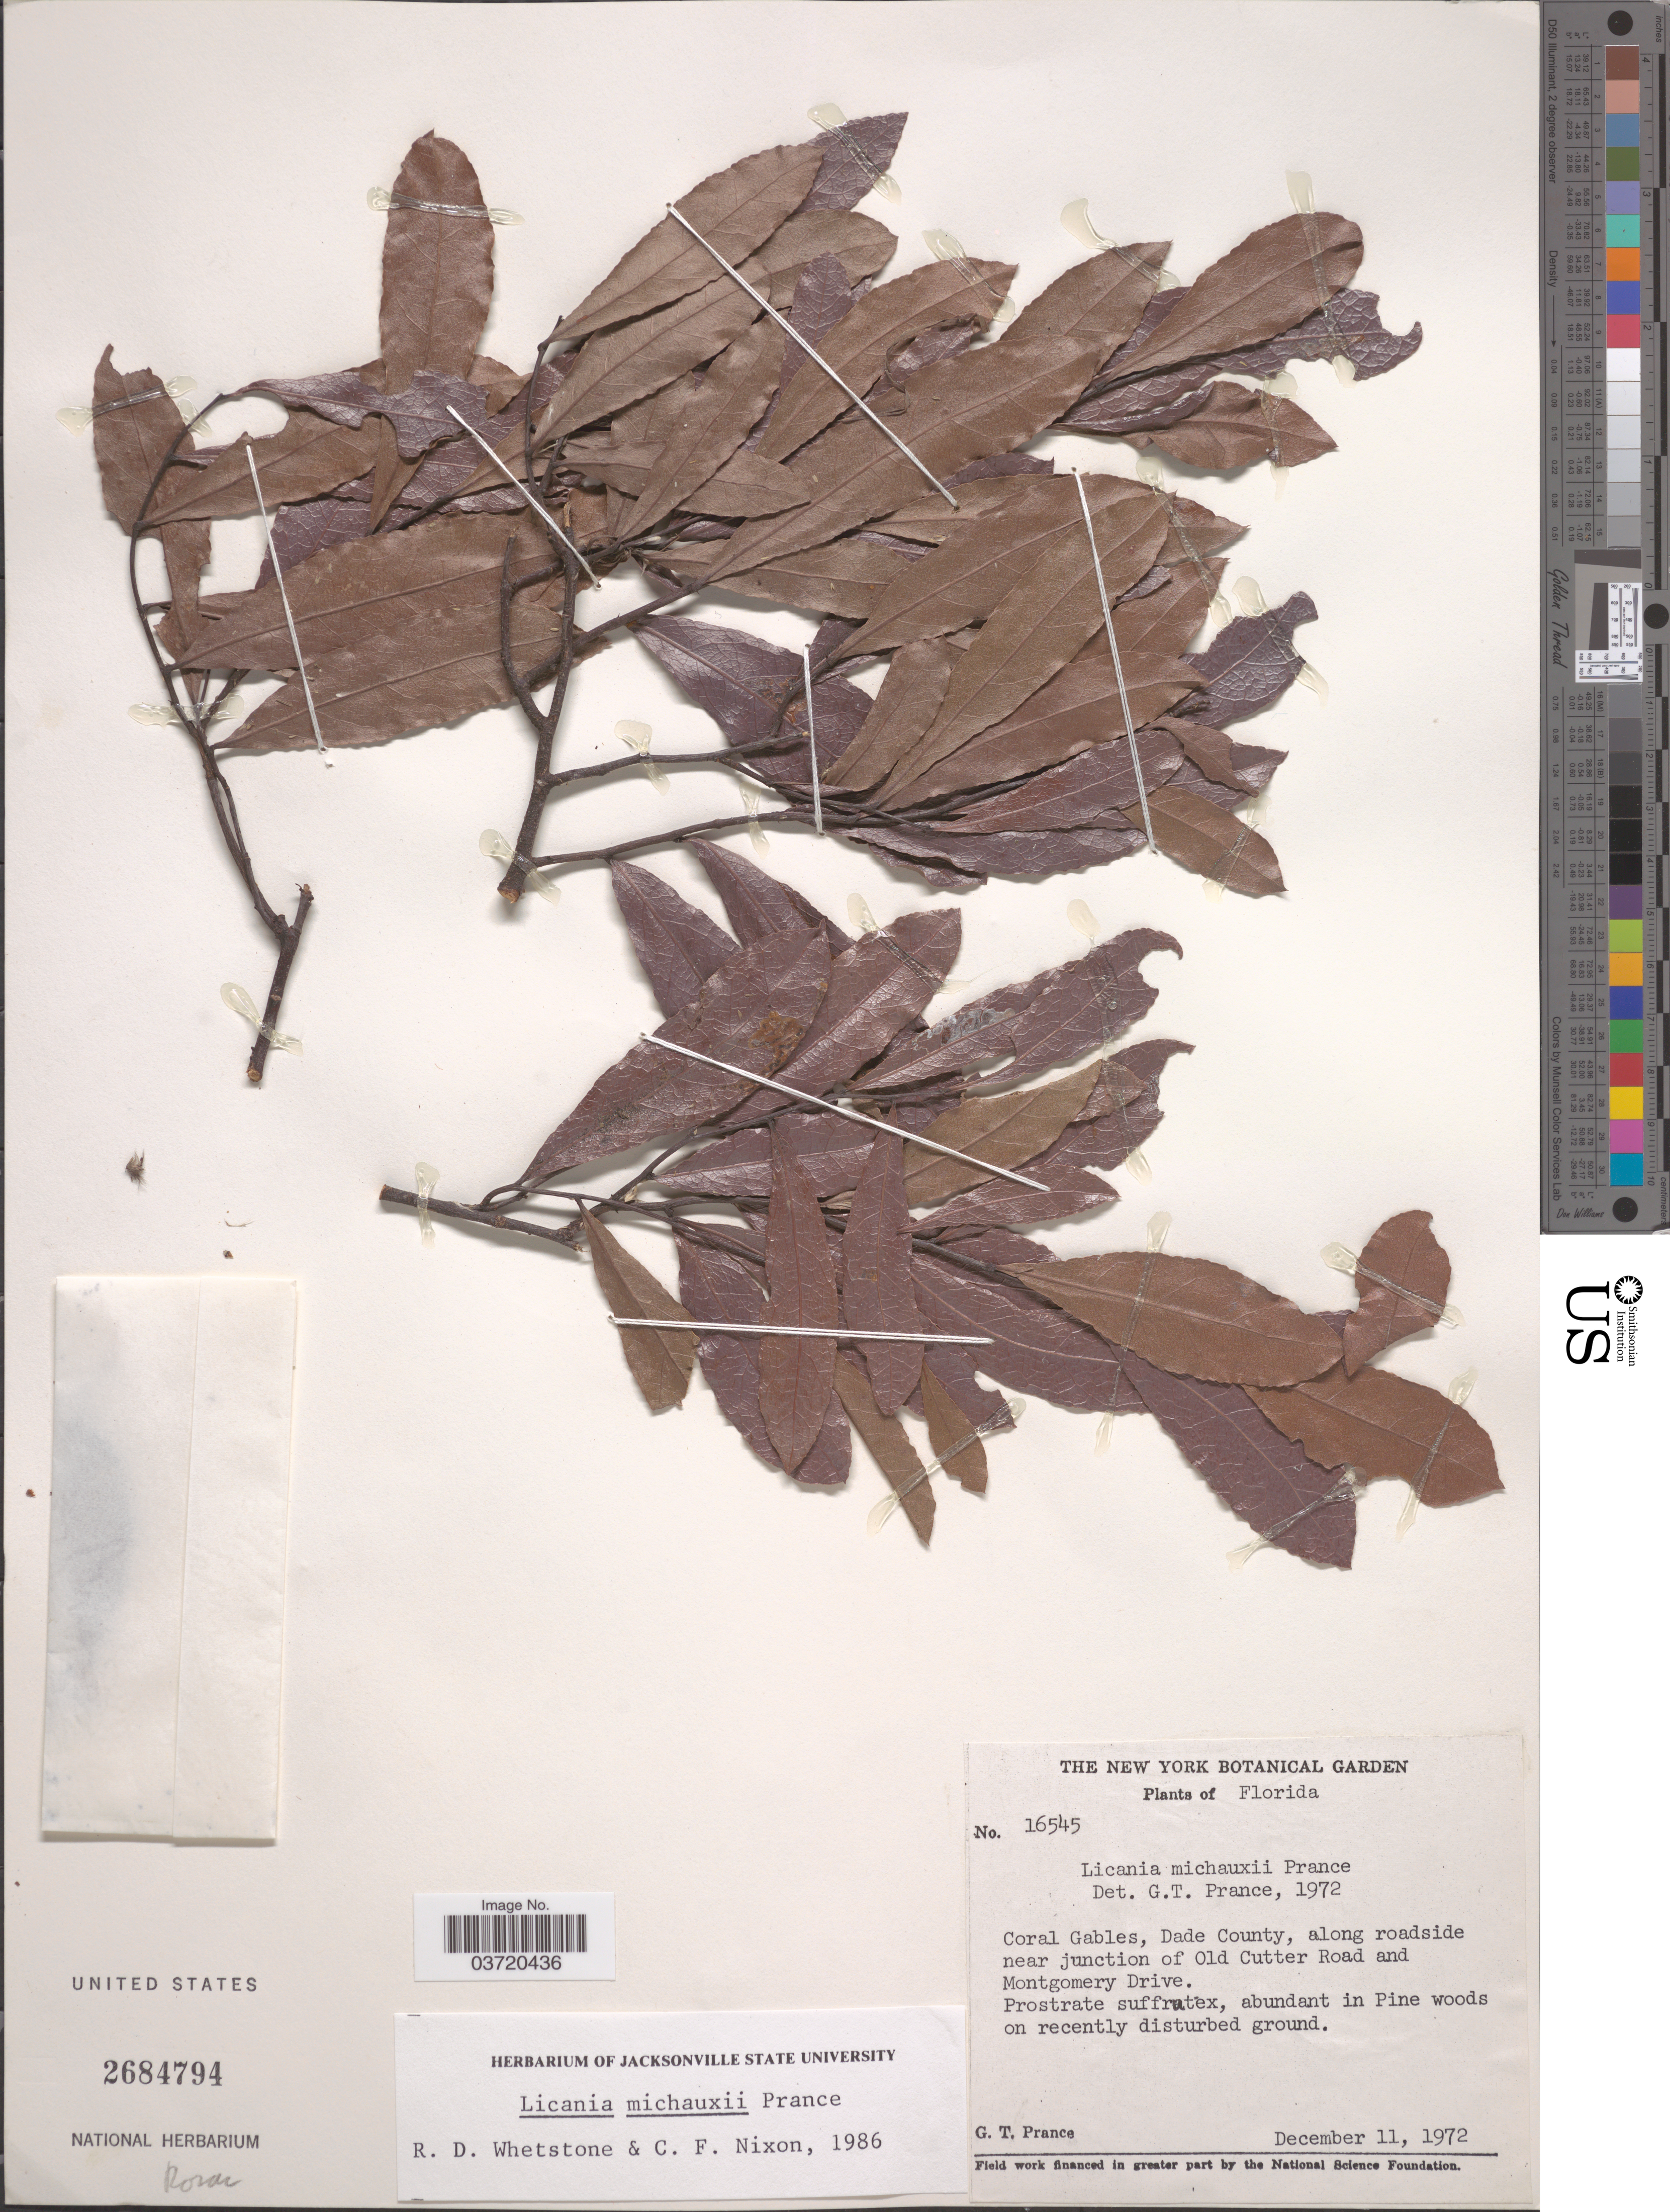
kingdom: Plantae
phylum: Tracheophyta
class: Magnoliopsida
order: Malpighiales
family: Chrysobalanaceae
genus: Geobalanus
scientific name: Geobalanus oblongifolius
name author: (Michx.) Small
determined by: Strong, M. T., (US), Smithsonian Institution - National Museum of Natural History (UNITED STATES)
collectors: G. T. Prance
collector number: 16545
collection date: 1972-12-11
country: United States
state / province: Florida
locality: Coral Gables, Dade County, along roadside near junction of Old Cutter Road and Montgomery Drive.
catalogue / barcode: US 2684794